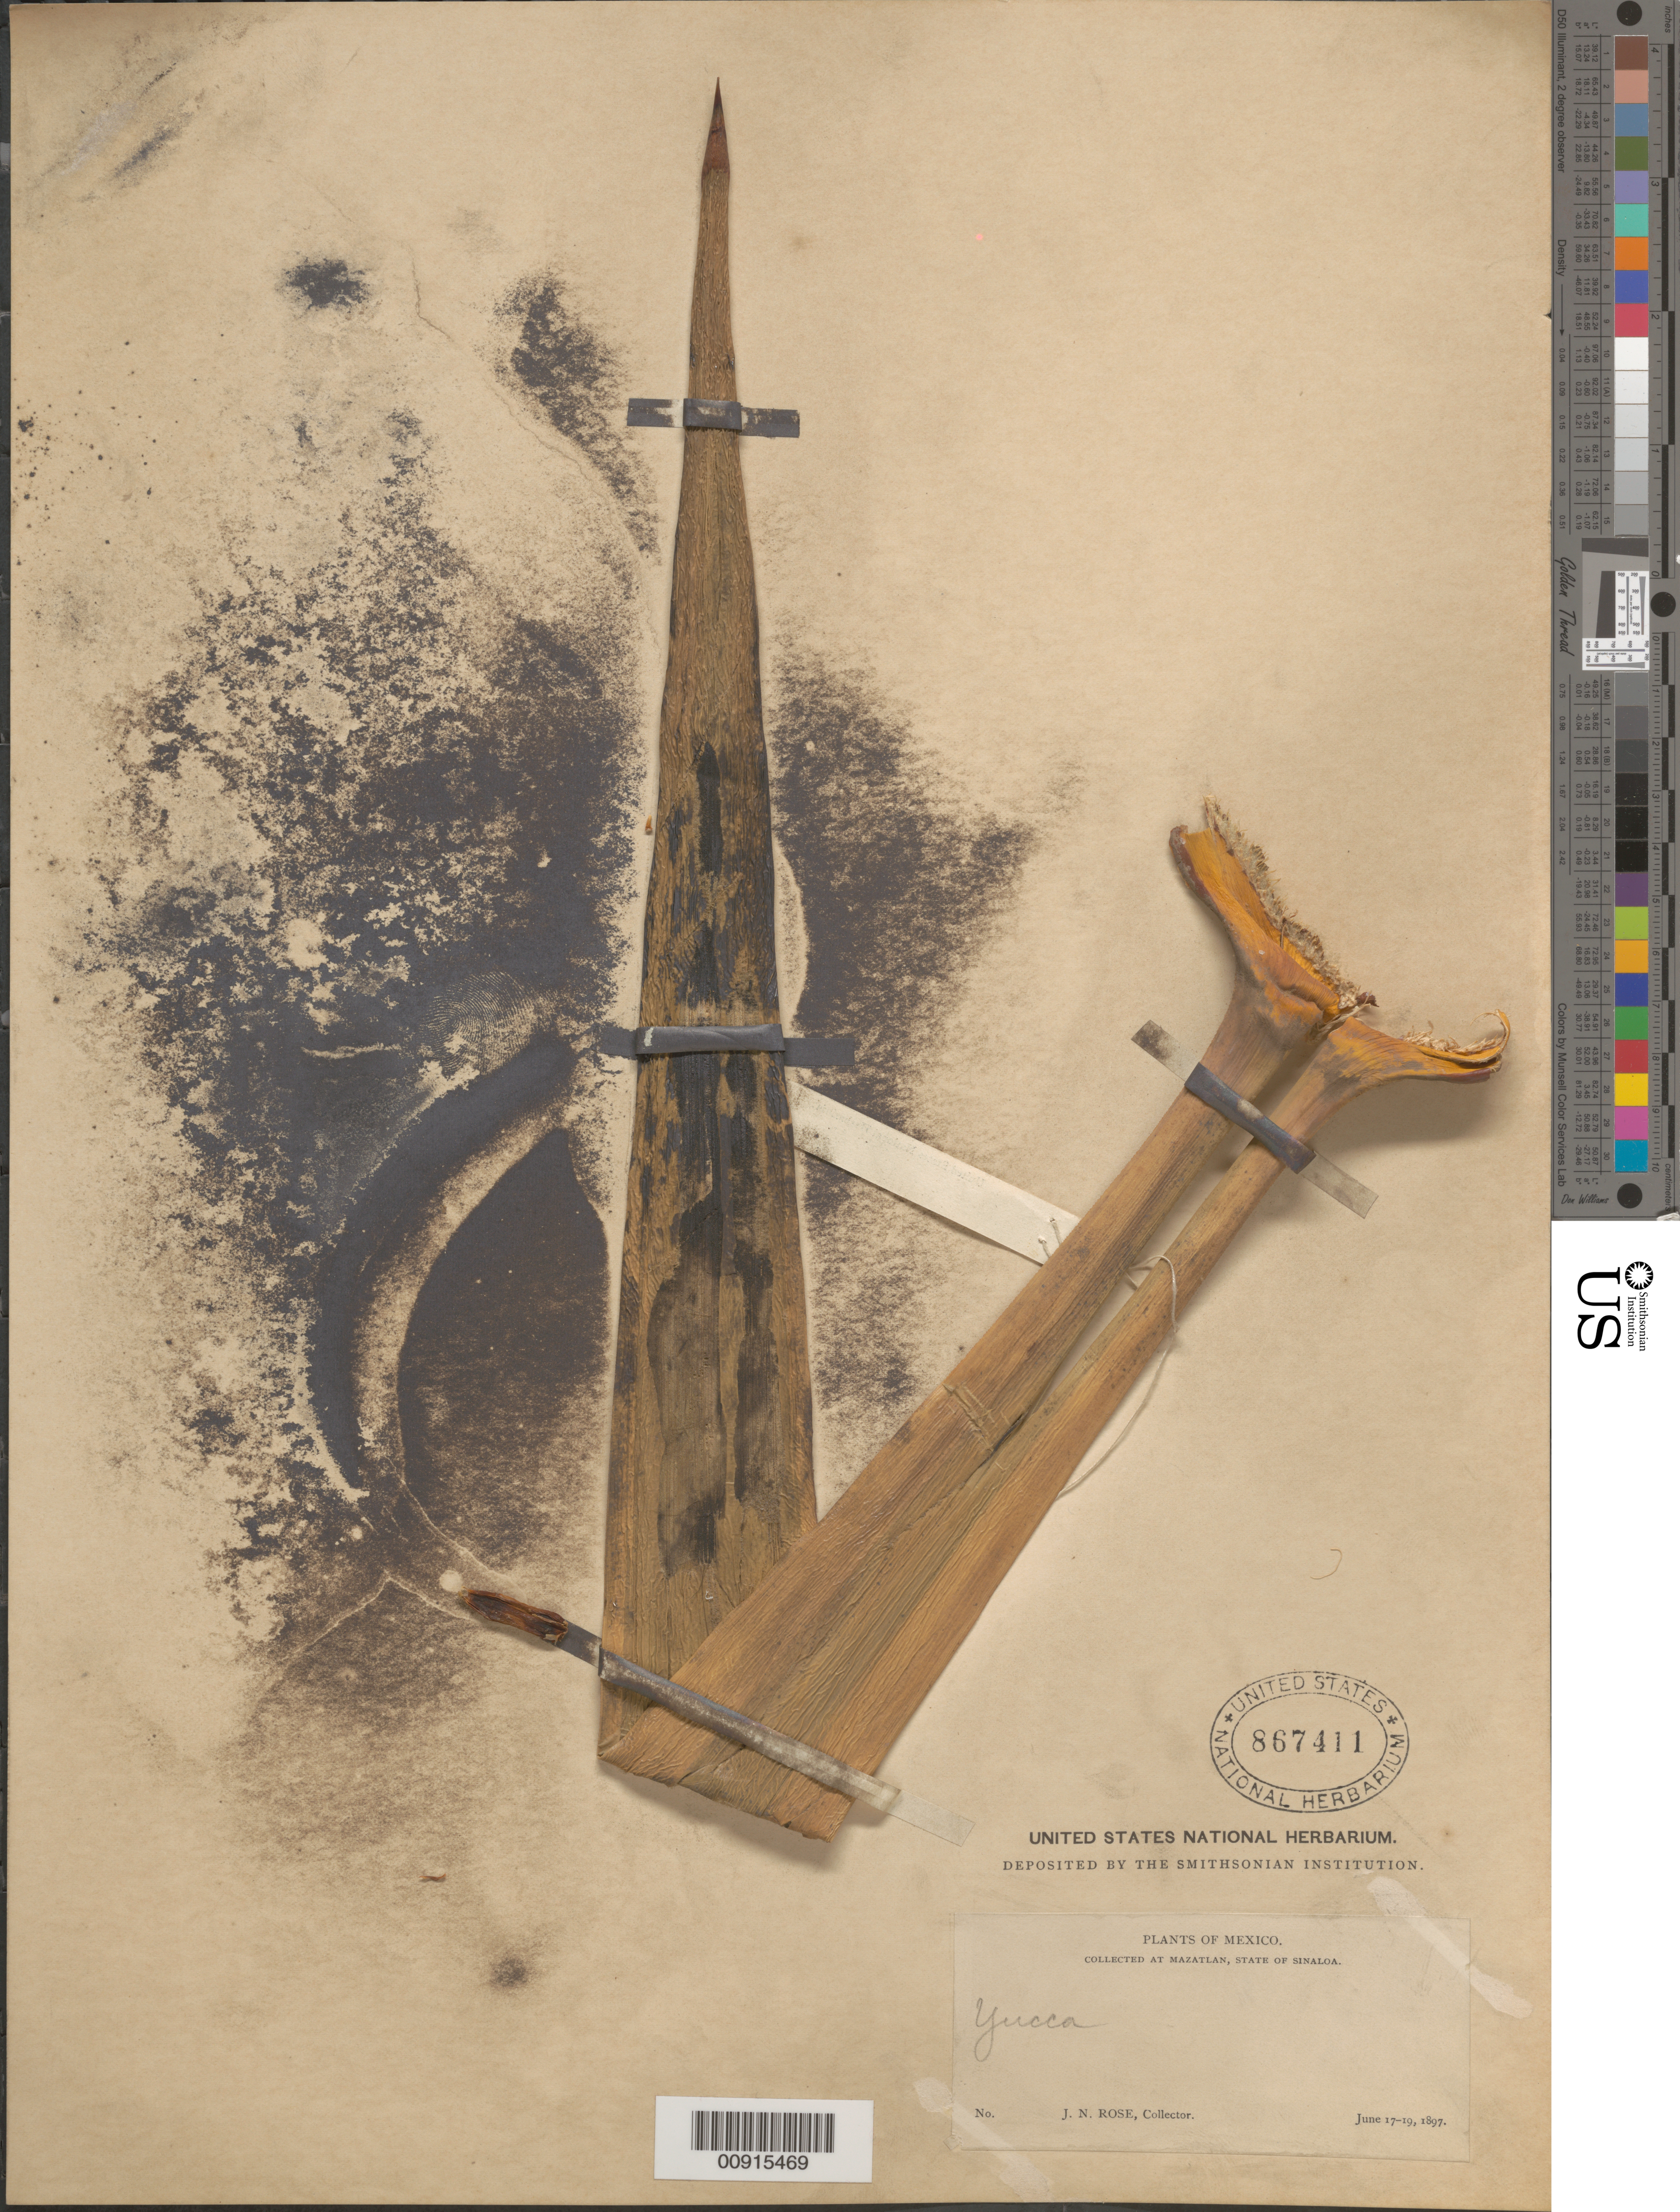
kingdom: Plantae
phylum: Tracheophyta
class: Liliopsida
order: Asparagales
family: Asparagaceae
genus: Yucca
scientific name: Yucca sp.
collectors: J. N. Rose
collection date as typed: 17 Jun 1897 to 19 Jun 1897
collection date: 1897-06-17/1897-06-19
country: Mexico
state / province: Sinaloa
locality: Mazatlán, State of Sinaloa.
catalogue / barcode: US 867411